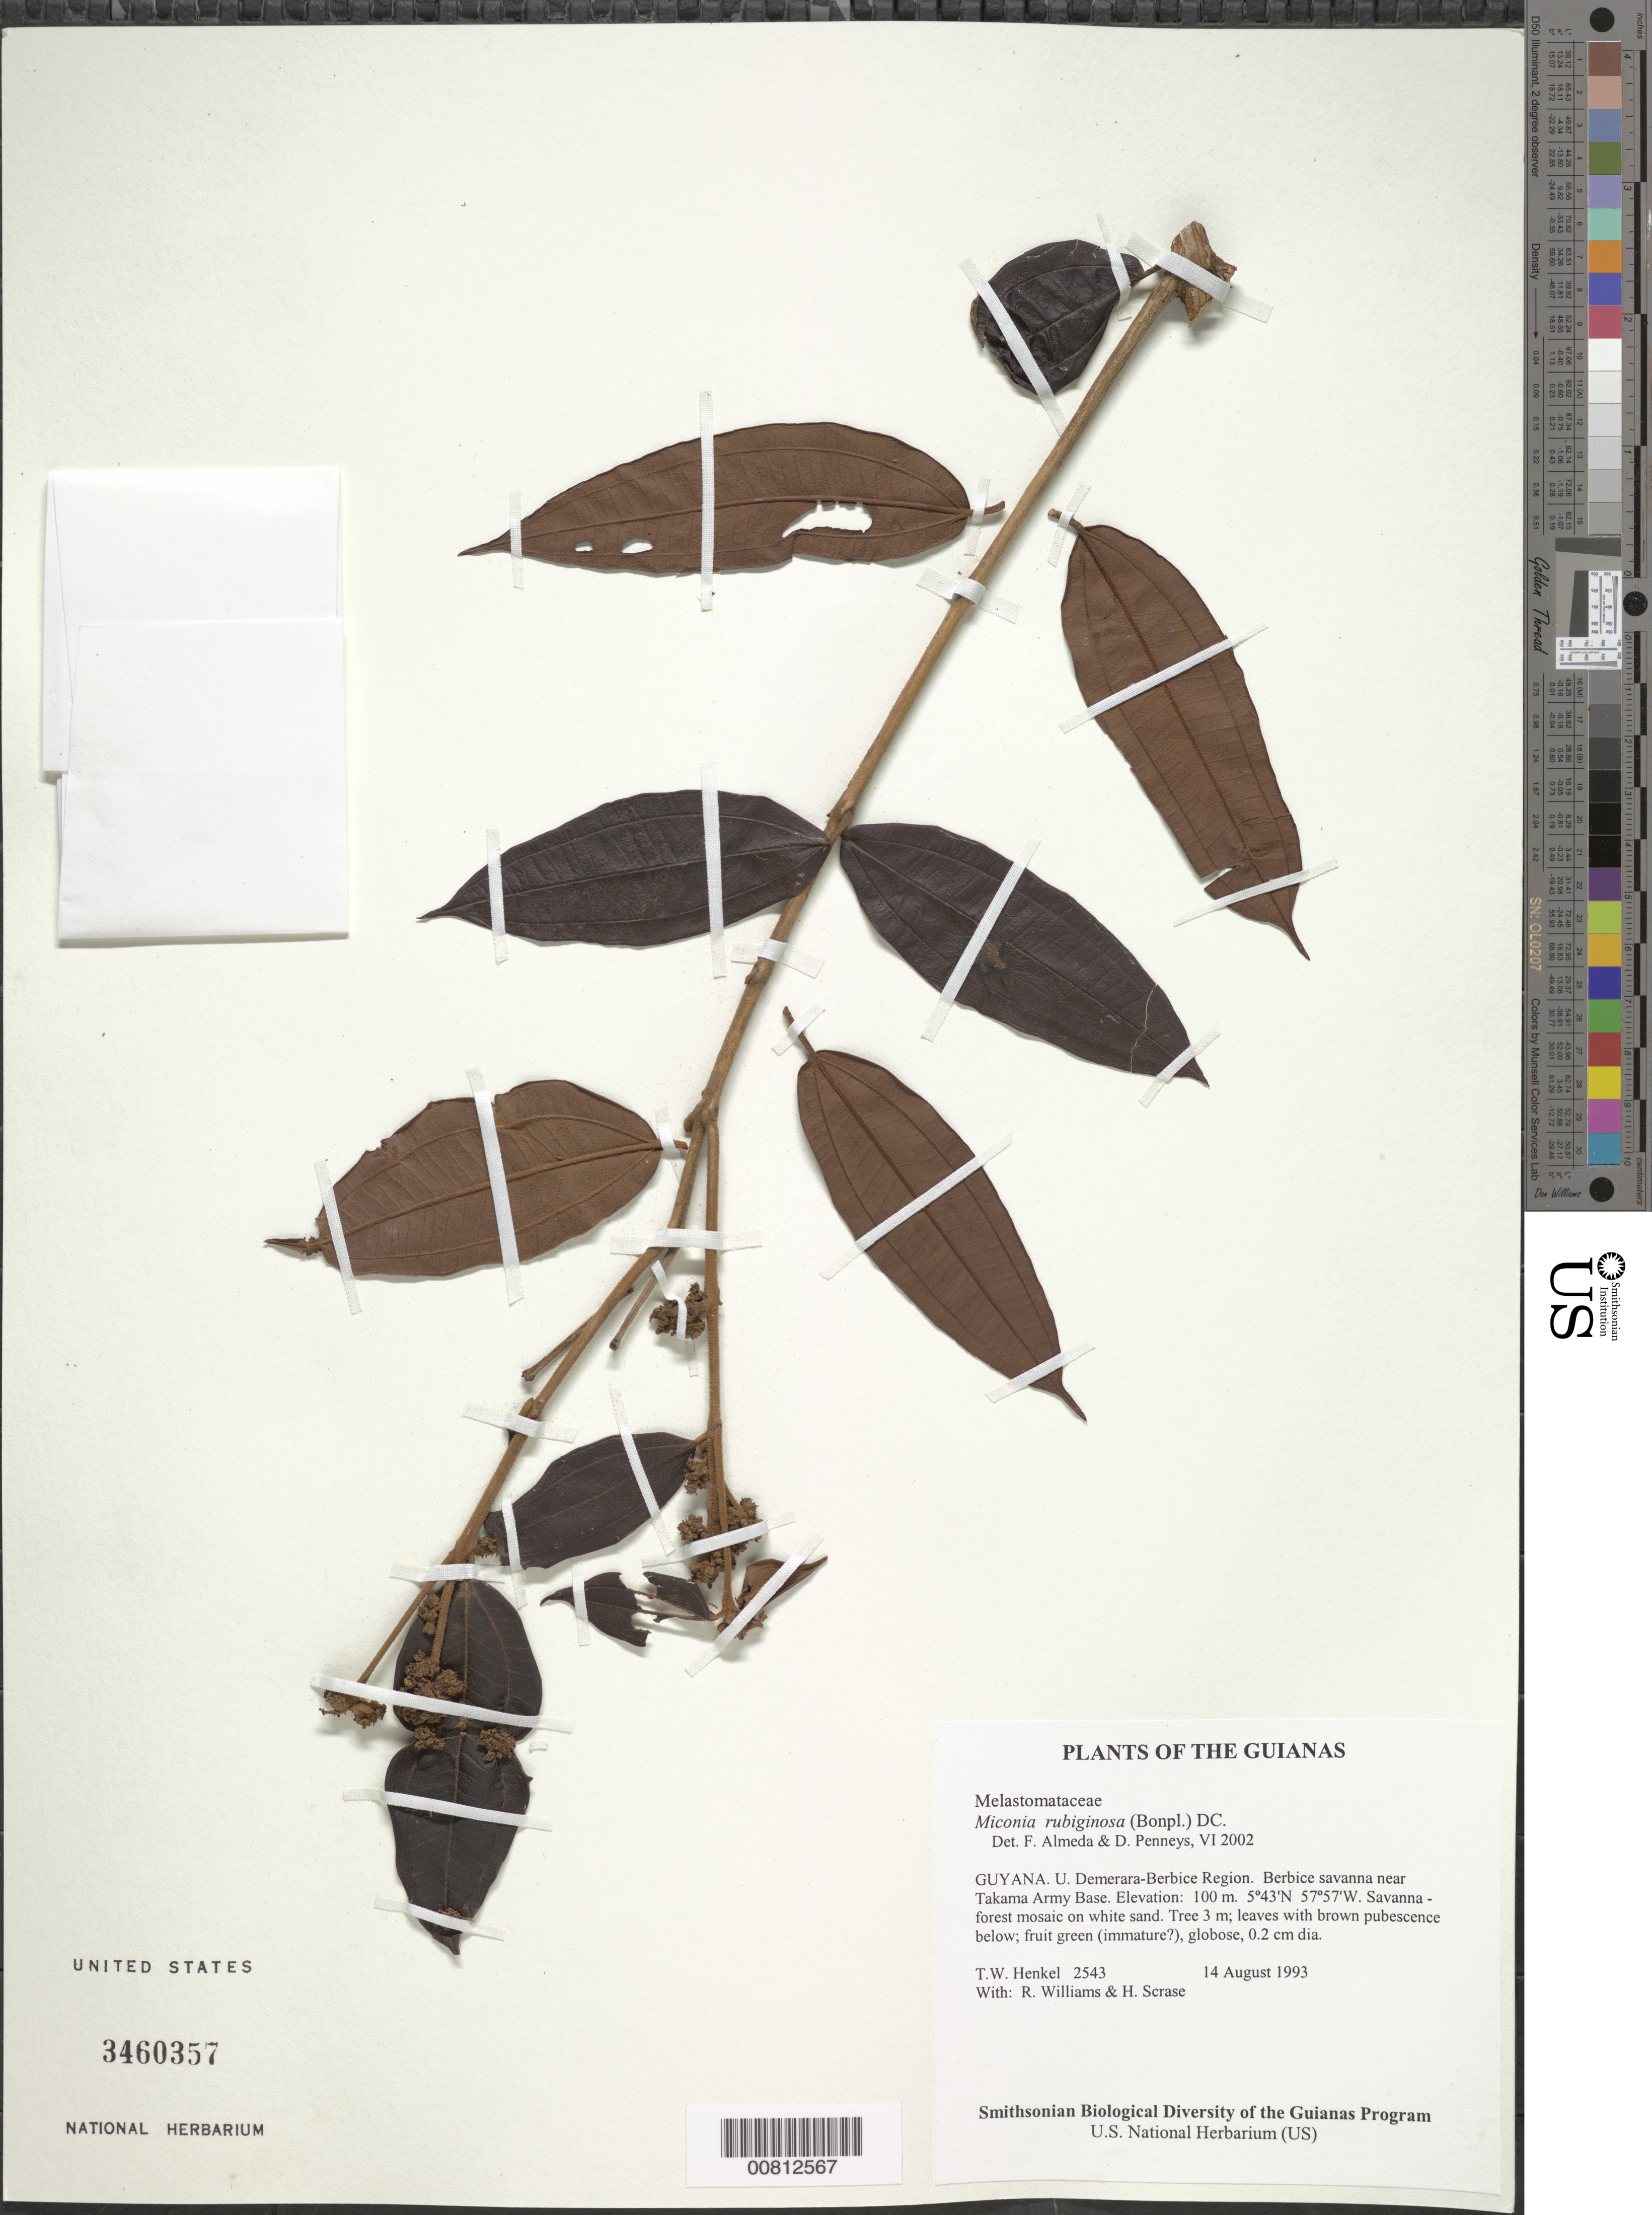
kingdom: Plantae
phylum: Tracheophyta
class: Magnoliopsida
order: Myrtales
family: Melastomataceae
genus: Miconia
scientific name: Miconia rubiginosa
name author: (Bonpl.) DC.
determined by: Almeda, F.; Penneys, D. S.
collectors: T. Henkel, R. Williams & H. Scrase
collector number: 2543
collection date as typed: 14 August 1993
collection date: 1993-08-14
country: Guyana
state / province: U. Demerara-Berbice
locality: Berbice savanna near Takama Army Base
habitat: Savanna - forest mosaic on white sand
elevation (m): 100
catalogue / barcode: US 3460357